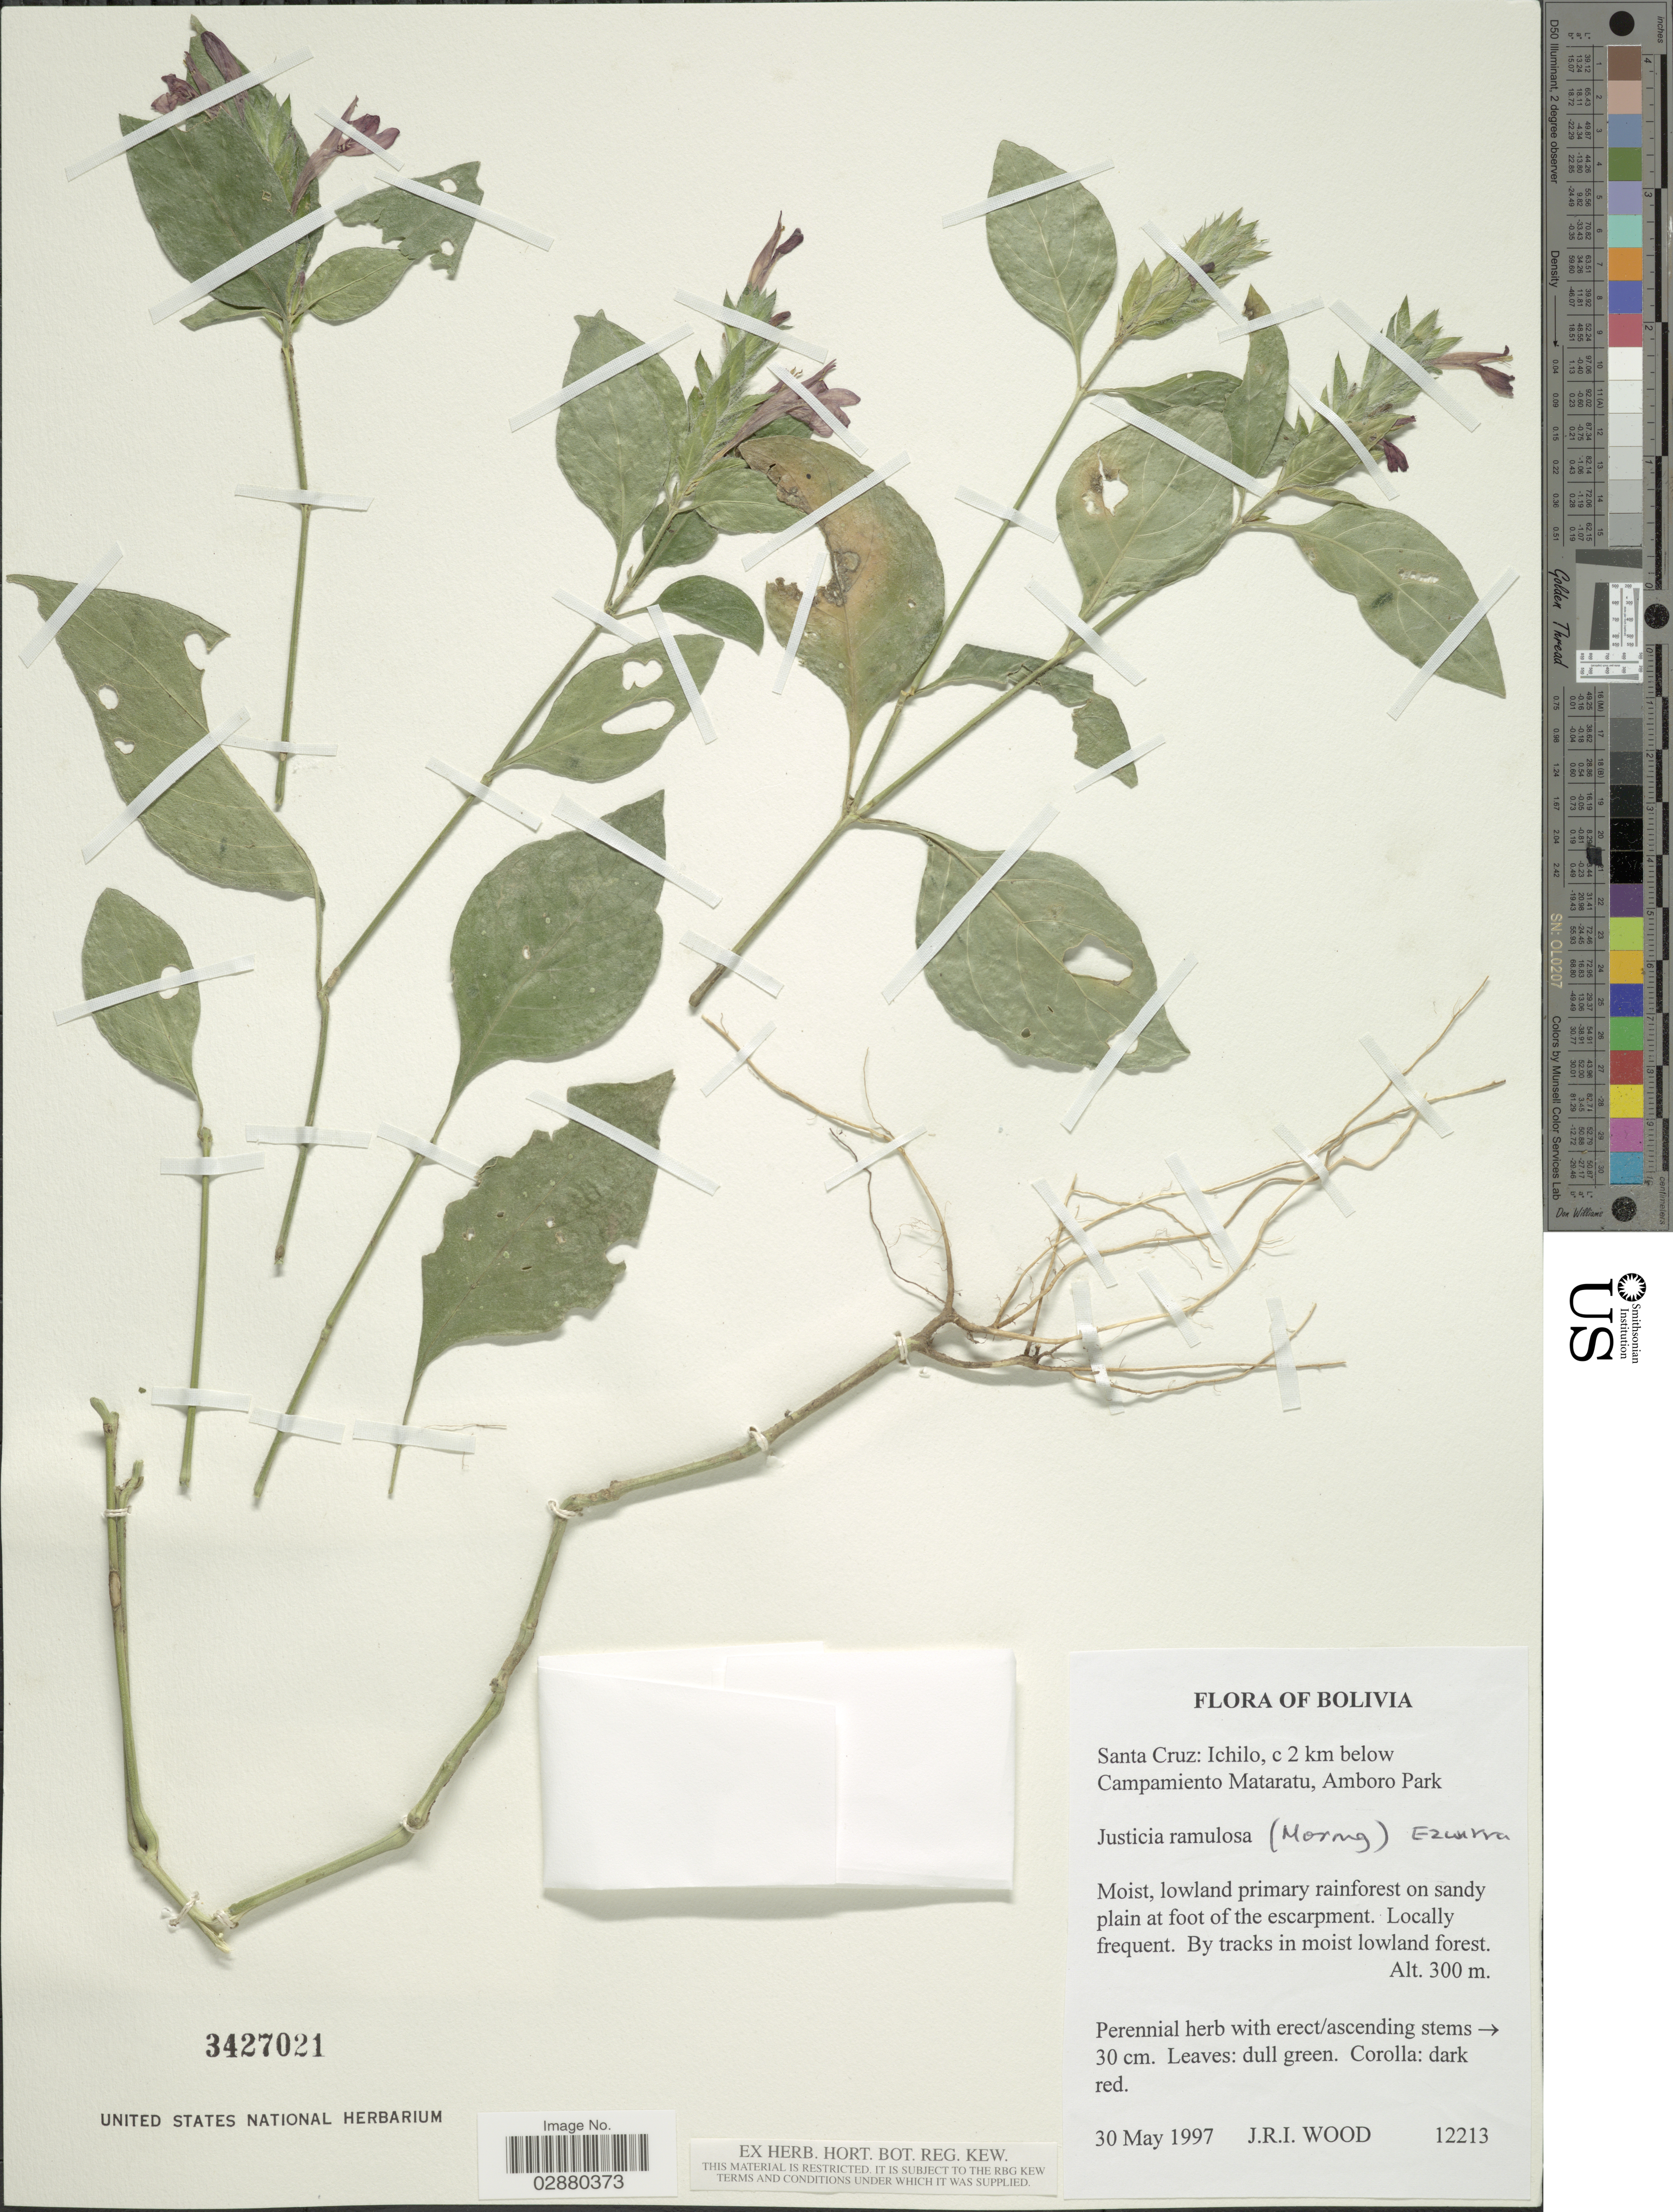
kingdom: Plantae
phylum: Tracheophyta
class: Magnoliopsida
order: Lamiales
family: Acanthaceae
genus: Justicia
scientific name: Justicia ramulosa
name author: (Morong) V.A.W. Graham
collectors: J. R. I. Wood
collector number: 12213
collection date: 1997-05-30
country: Bolivia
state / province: Santa Cruz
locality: Ichilo, c 2 km below Campamiento Mataratu, Amboro Park.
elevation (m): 300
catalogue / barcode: US 3427021